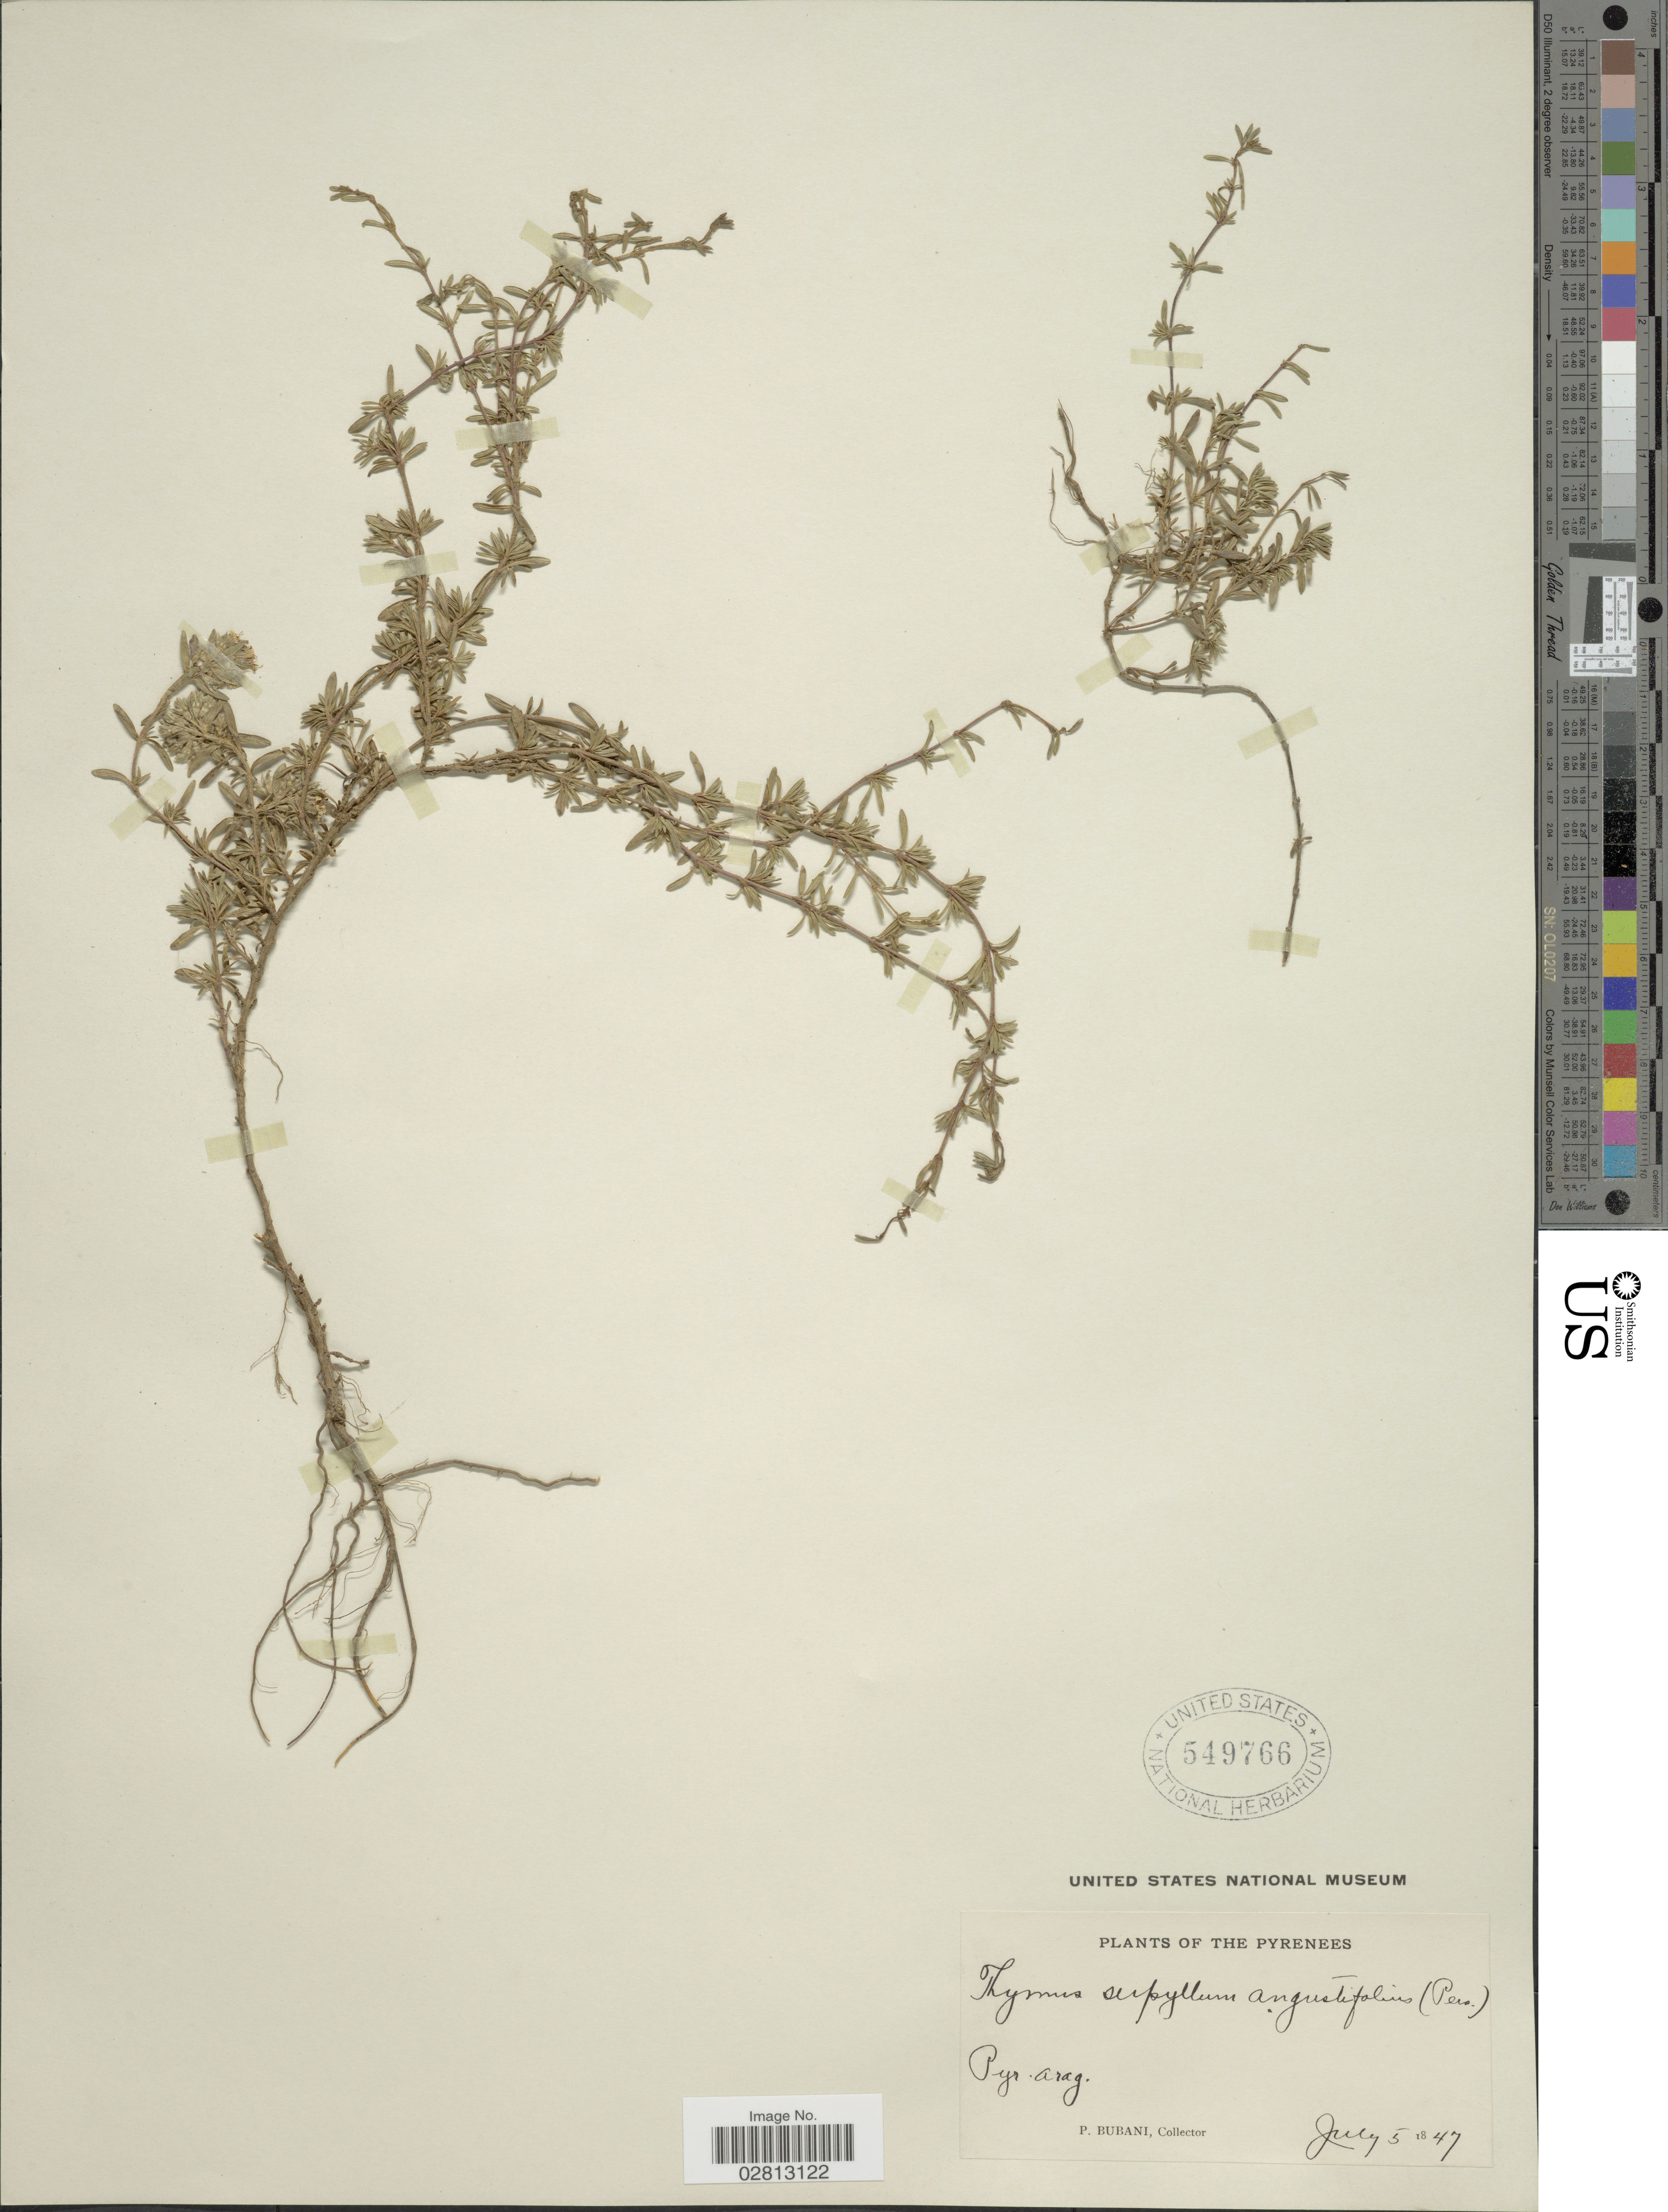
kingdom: Plantae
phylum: Tracheophyta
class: Magnoliopsida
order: Lamiales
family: Lamiaceae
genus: Thymus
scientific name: Thymus angustifolius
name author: Pers.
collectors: P. Bubani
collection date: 1847-07-05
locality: Pyrenees, Pyr.arag.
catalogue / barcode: US 549766